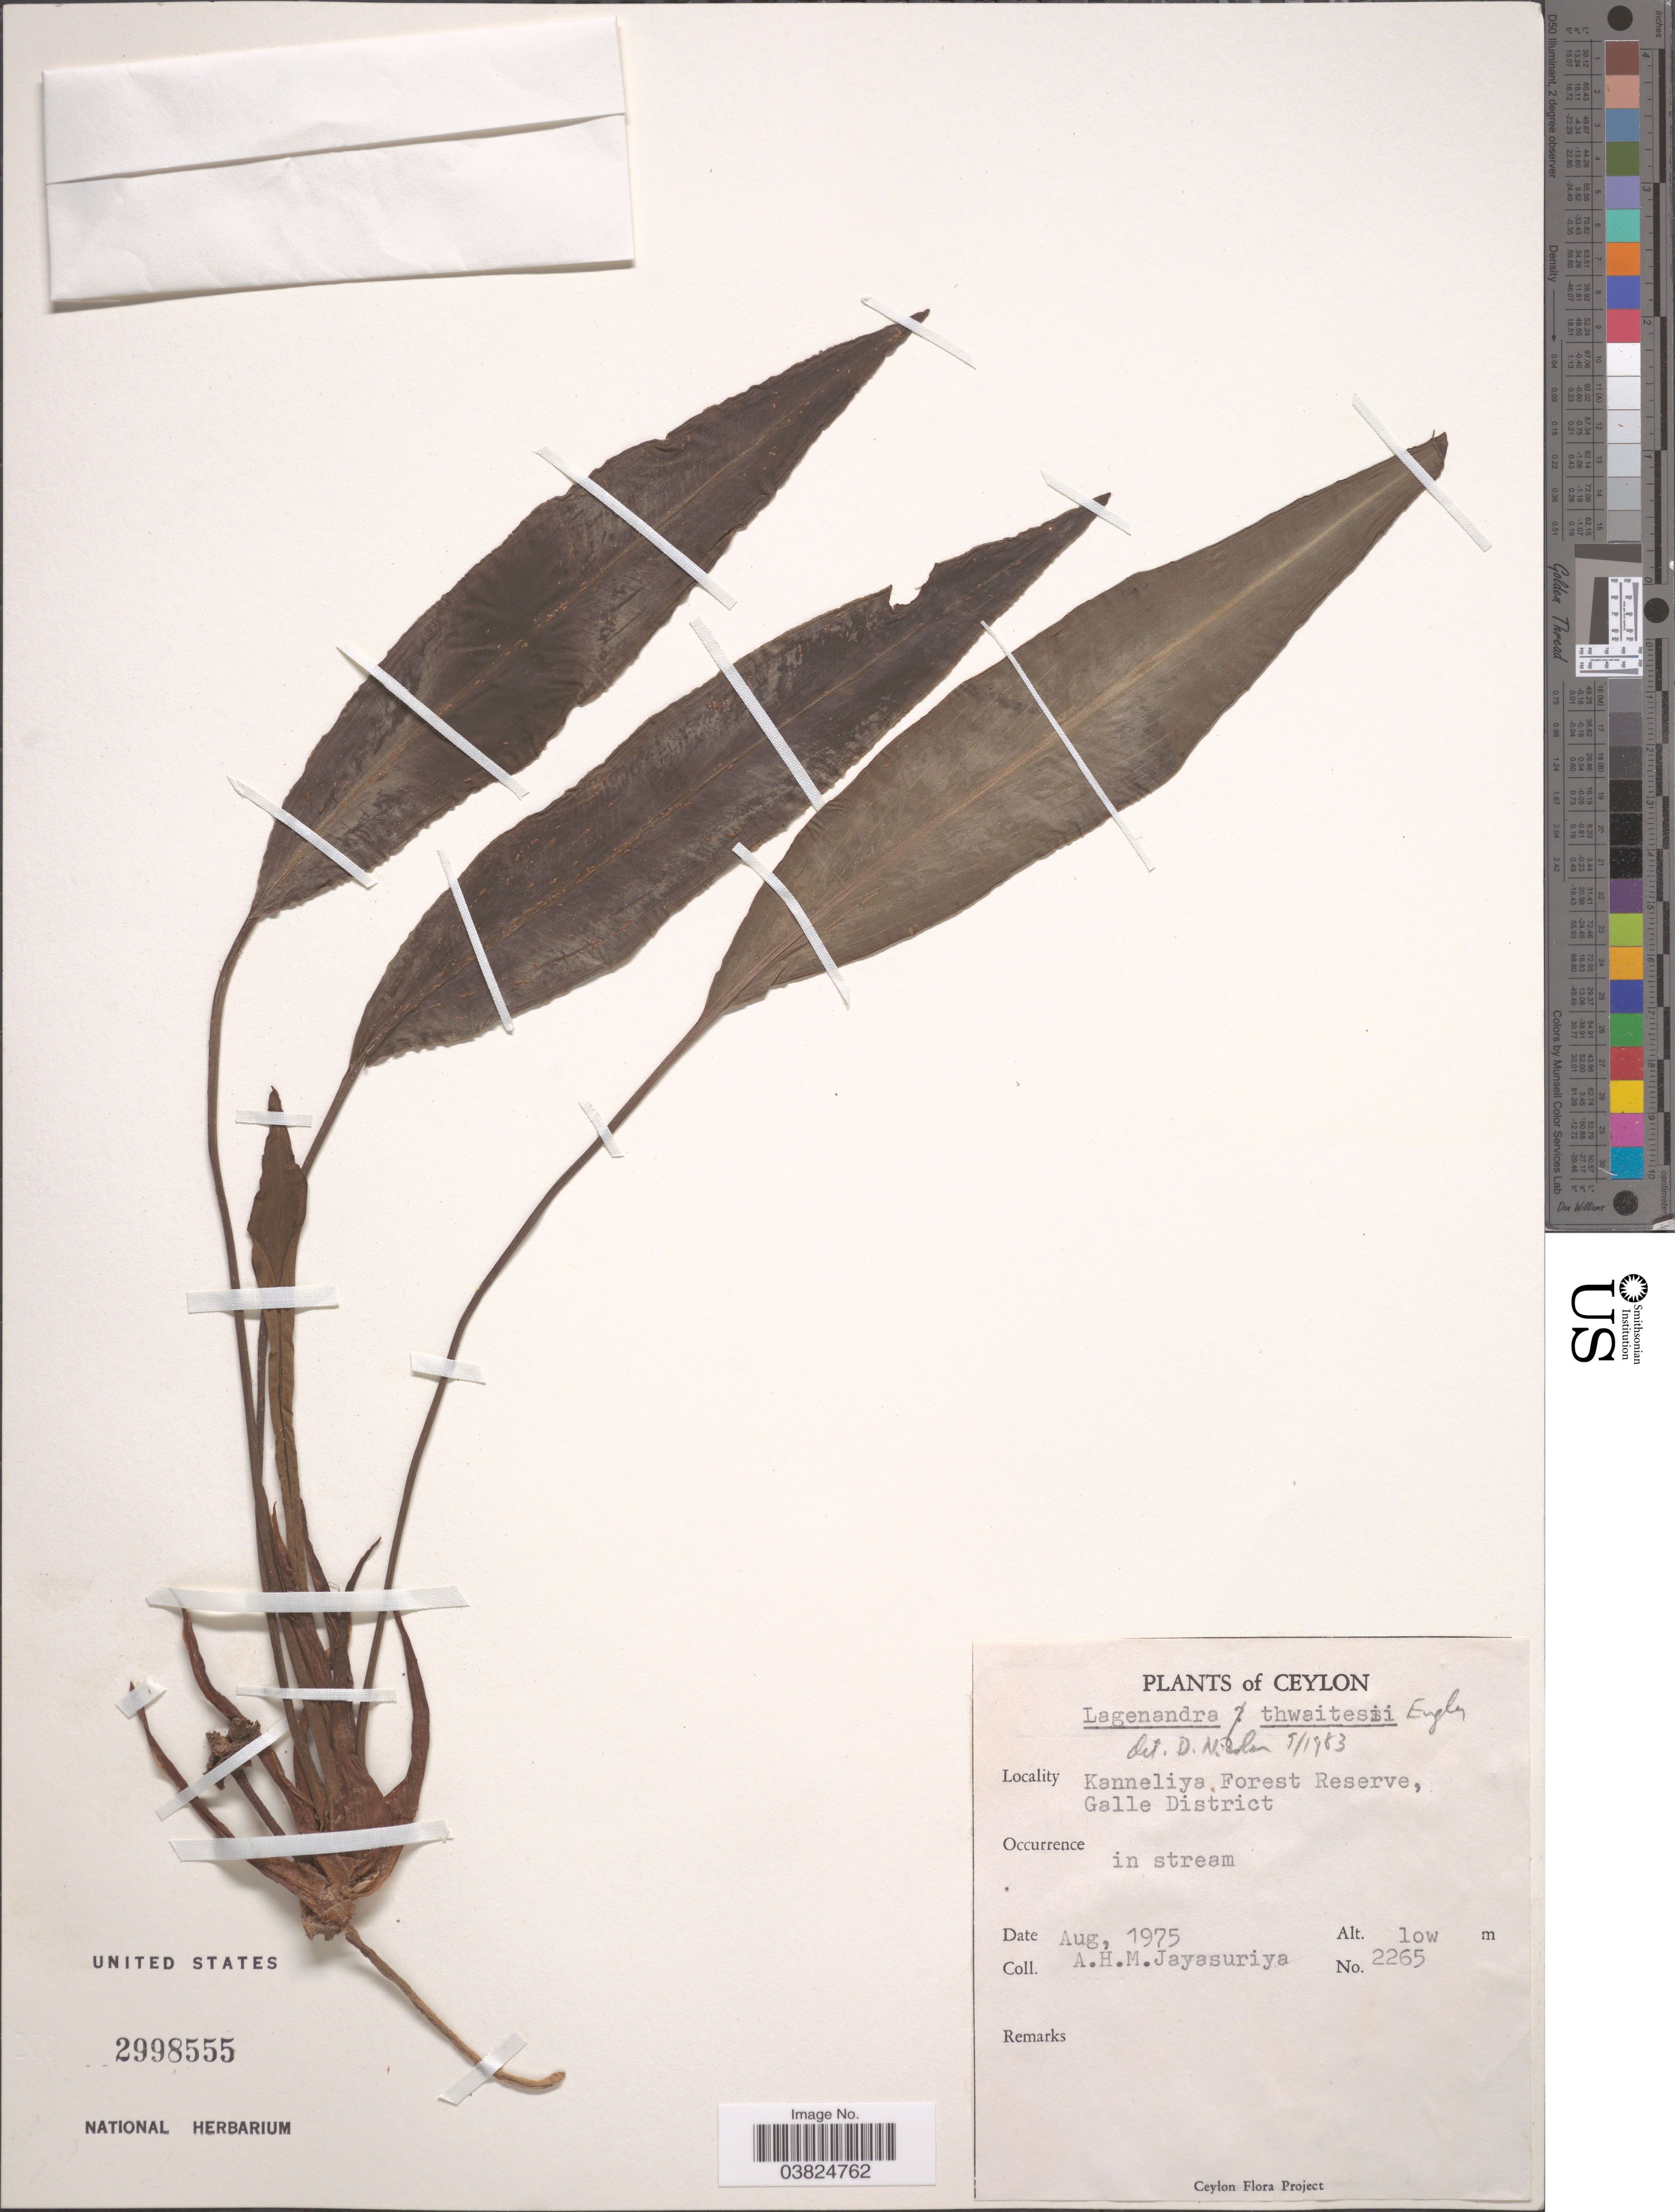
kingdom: Plantae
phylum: Tracheophyta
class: Liliopsida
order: Alismatales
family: Araceae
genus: Lagenandra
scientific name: Lagenandra thwaitesii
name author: Engl.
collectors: A. H. Jayasuriya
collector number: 2265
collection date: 1975-08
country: Sri Lanka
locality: Ceylon. Kanneliya Forest Reserve, Galle District.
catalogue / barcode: US 2998555